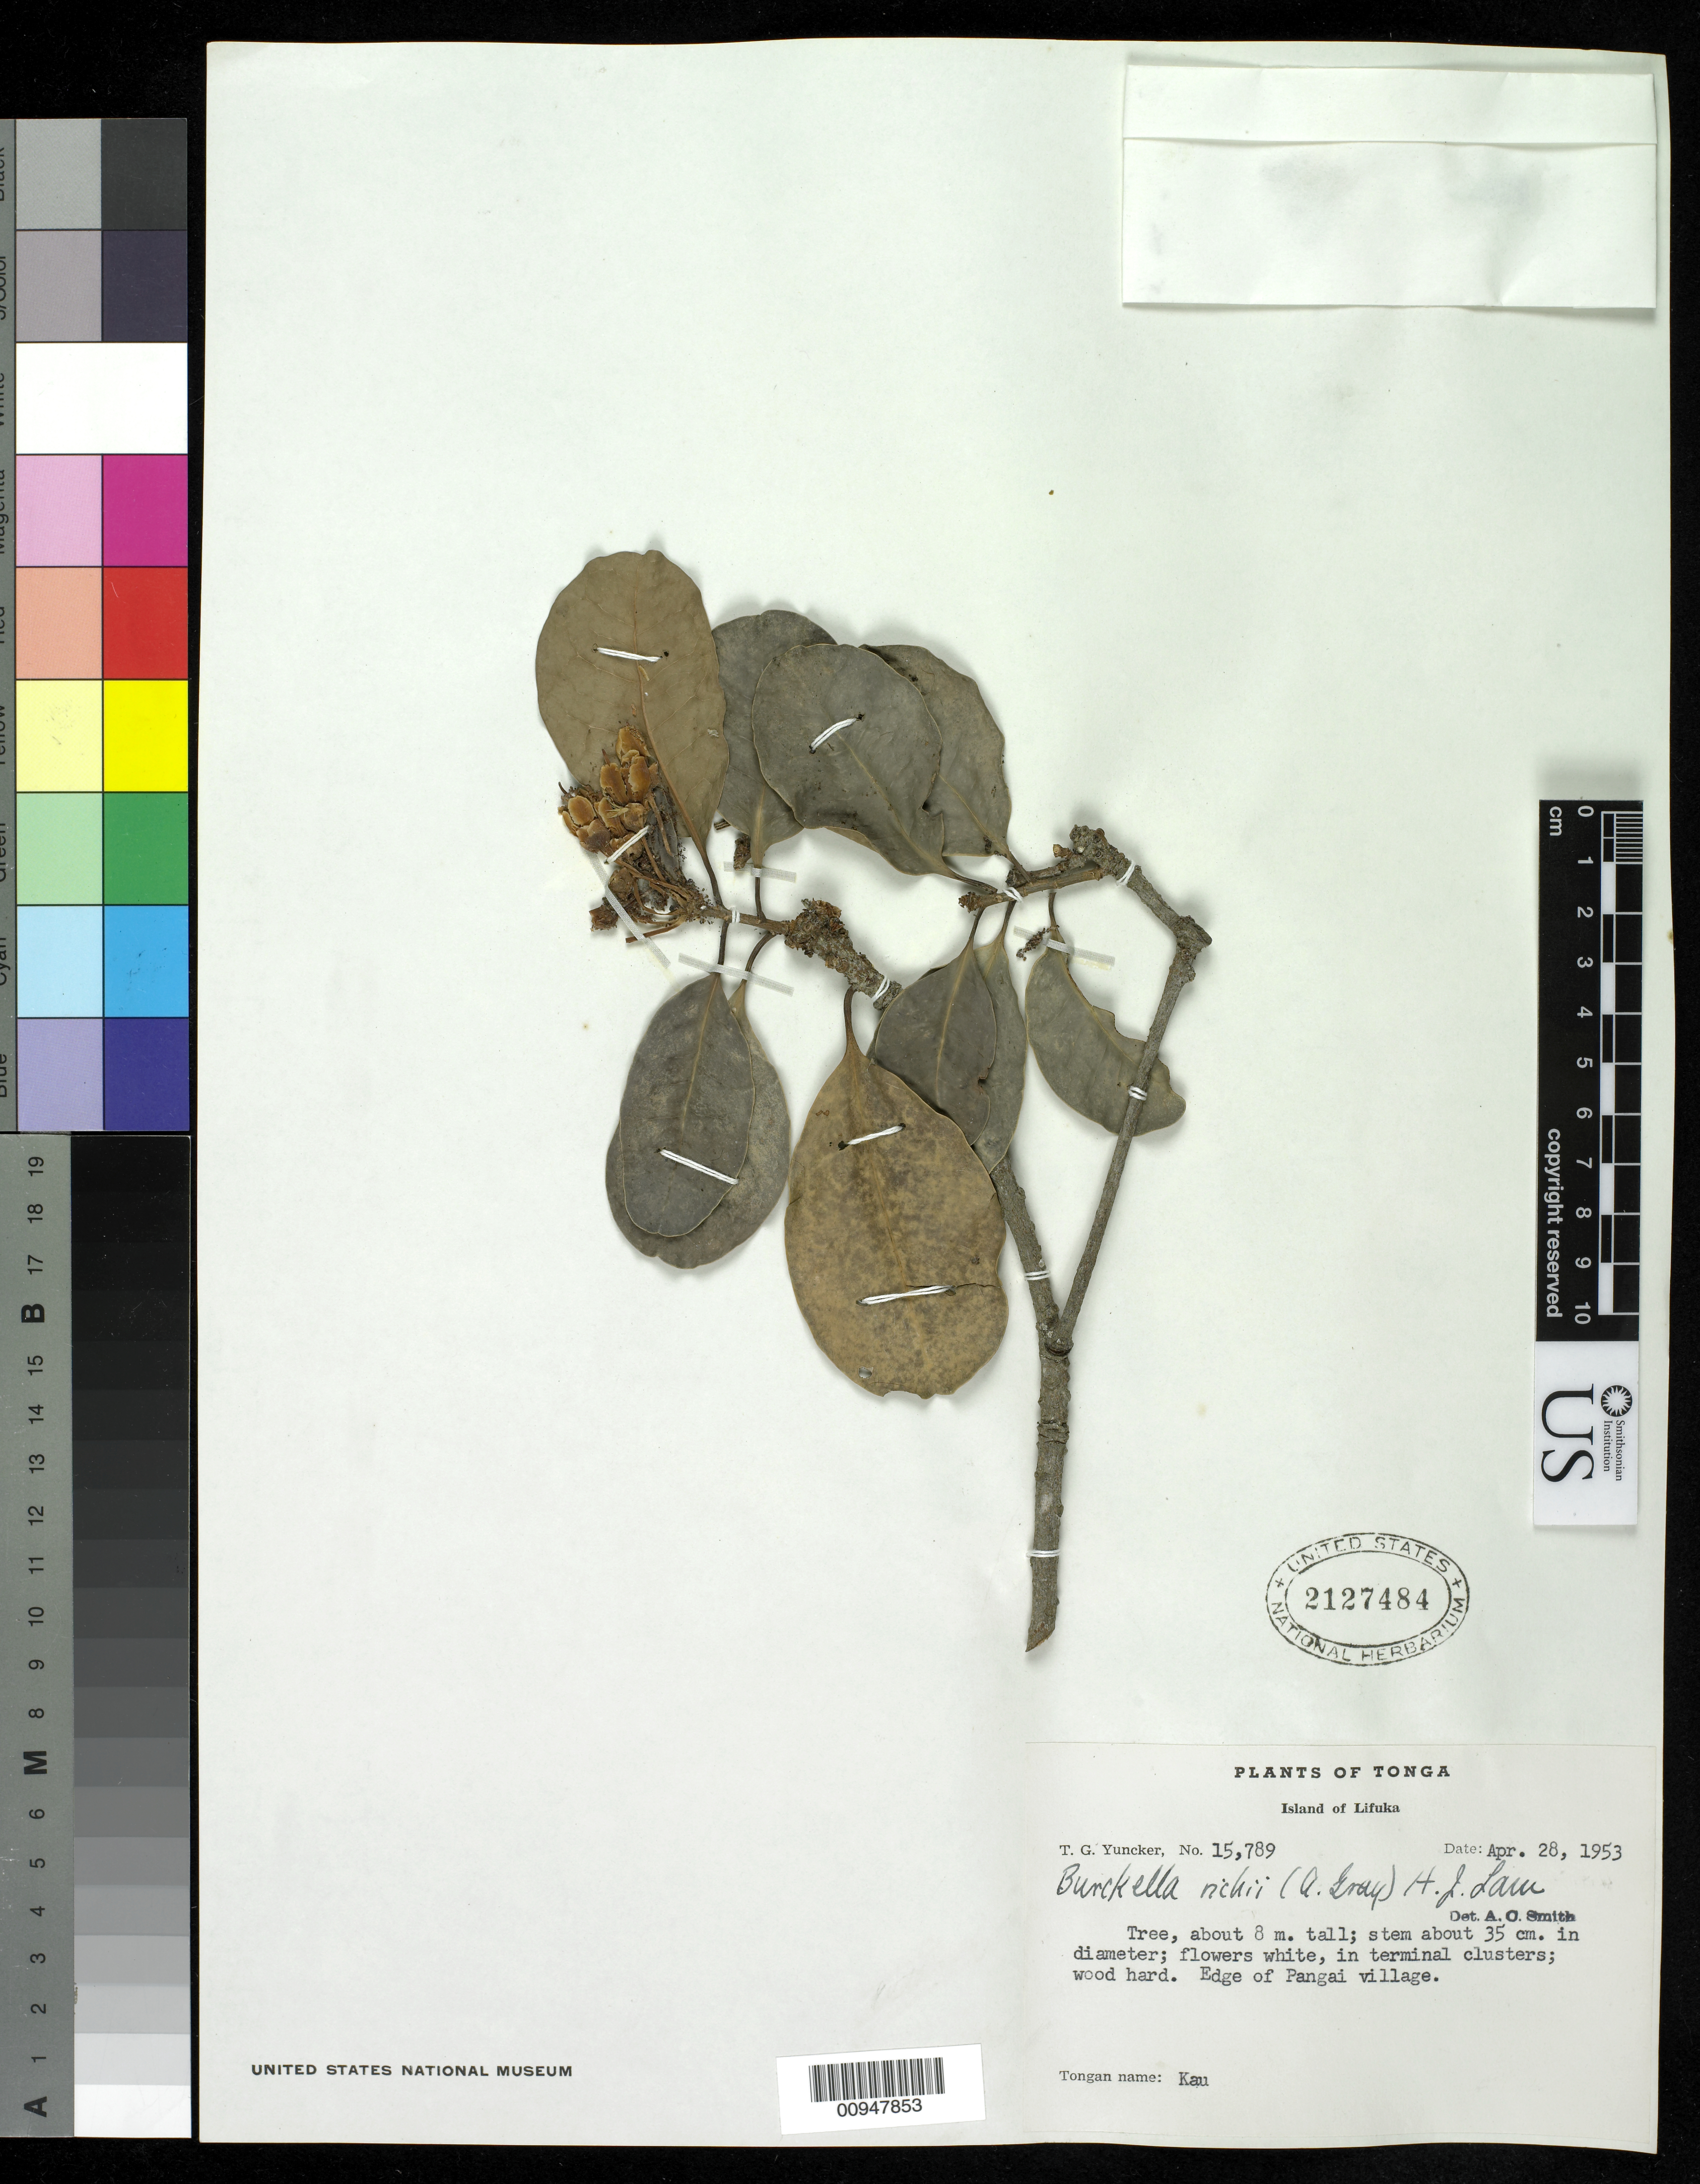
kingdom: Plantae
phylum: Tracheophyta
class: Magnoliopsida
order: Ericales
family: Sapotaceae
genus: Burckella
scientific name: Burckella richii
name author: (A. Gray) H.J. Lam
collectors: T. G. Yuncker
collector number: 15789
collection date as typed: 28 Apr 1953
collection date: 1953-04-28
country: Tonga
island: Lifuka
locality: Edge of Pangai village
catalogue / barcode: US 2127484